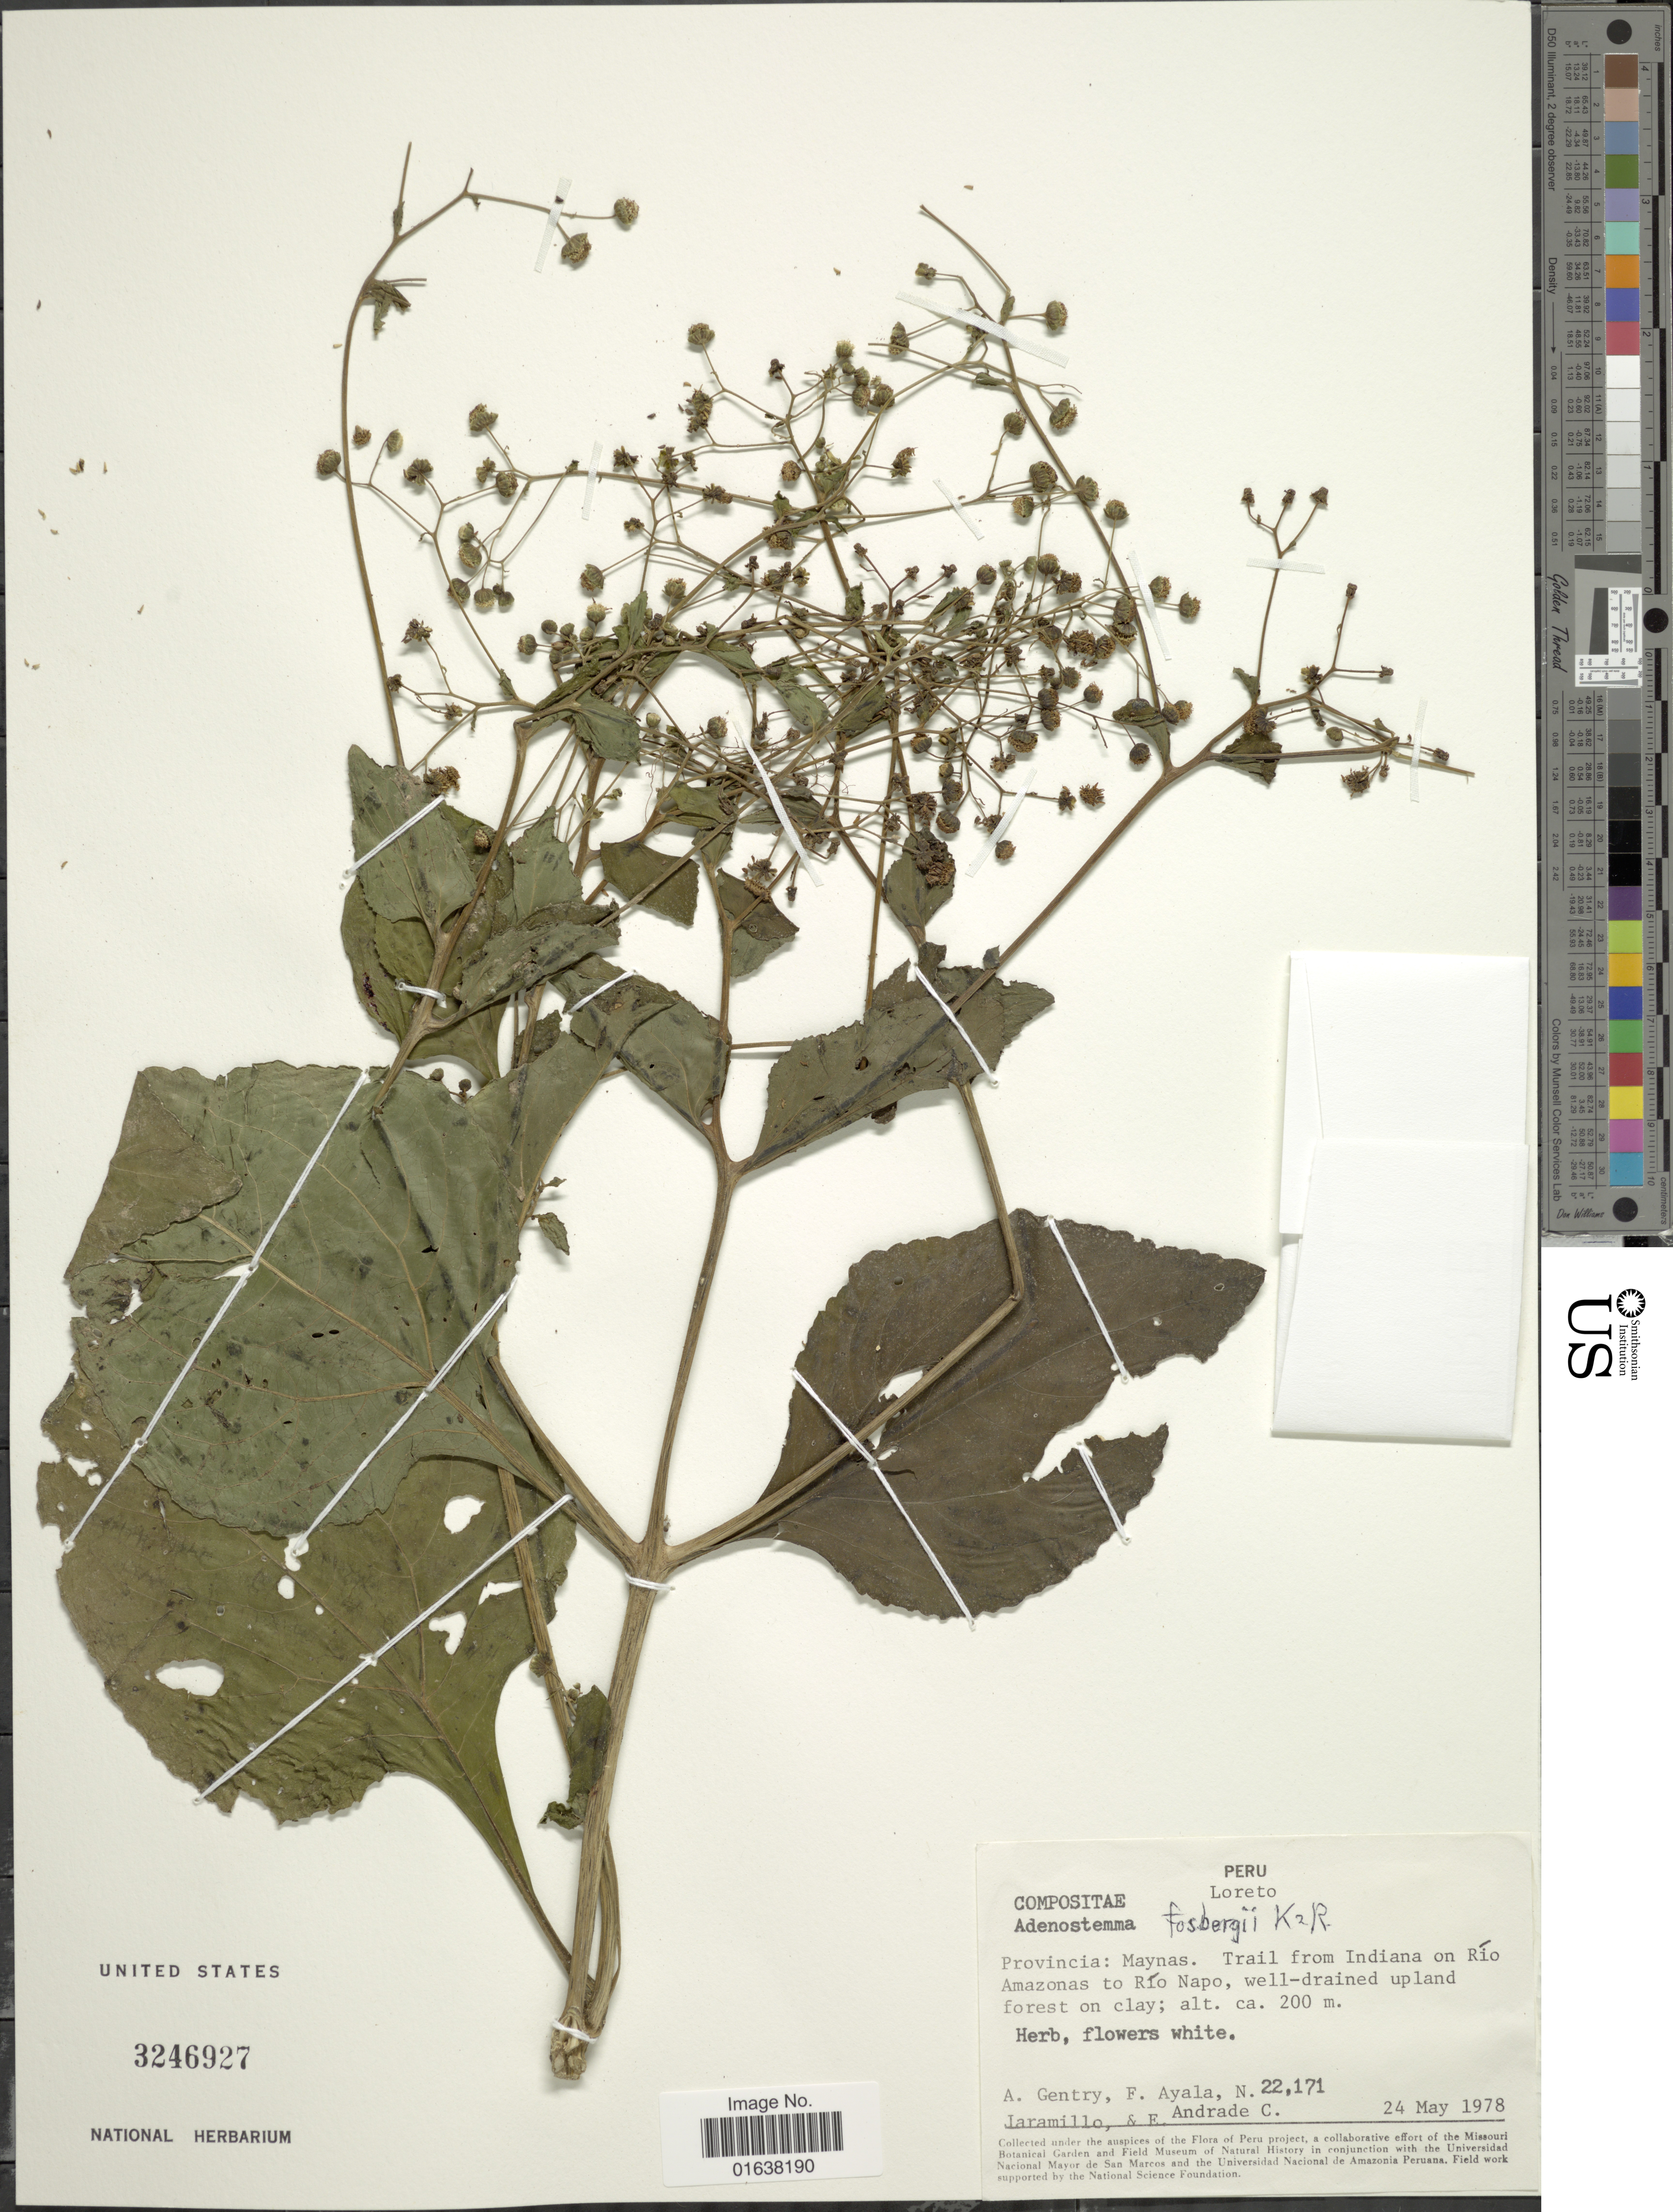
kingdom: Plantae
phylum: Tracheophyta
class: Magnoliopsida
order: Asterales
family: Asteraceae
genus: Adenostemma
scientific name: Adenostemma fosbergii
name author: R.M. King & H. Rob.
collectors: A. H. Gentry, F. Ayala, N. Jaramillo & E. Andrade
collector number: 22171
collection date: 1978-05-24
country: Peru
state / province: Loreto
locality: Provincia: Maynas. Trail from Indiana on Rio Amazonas to Rio Napo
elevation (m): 200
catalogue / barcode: US 3246927